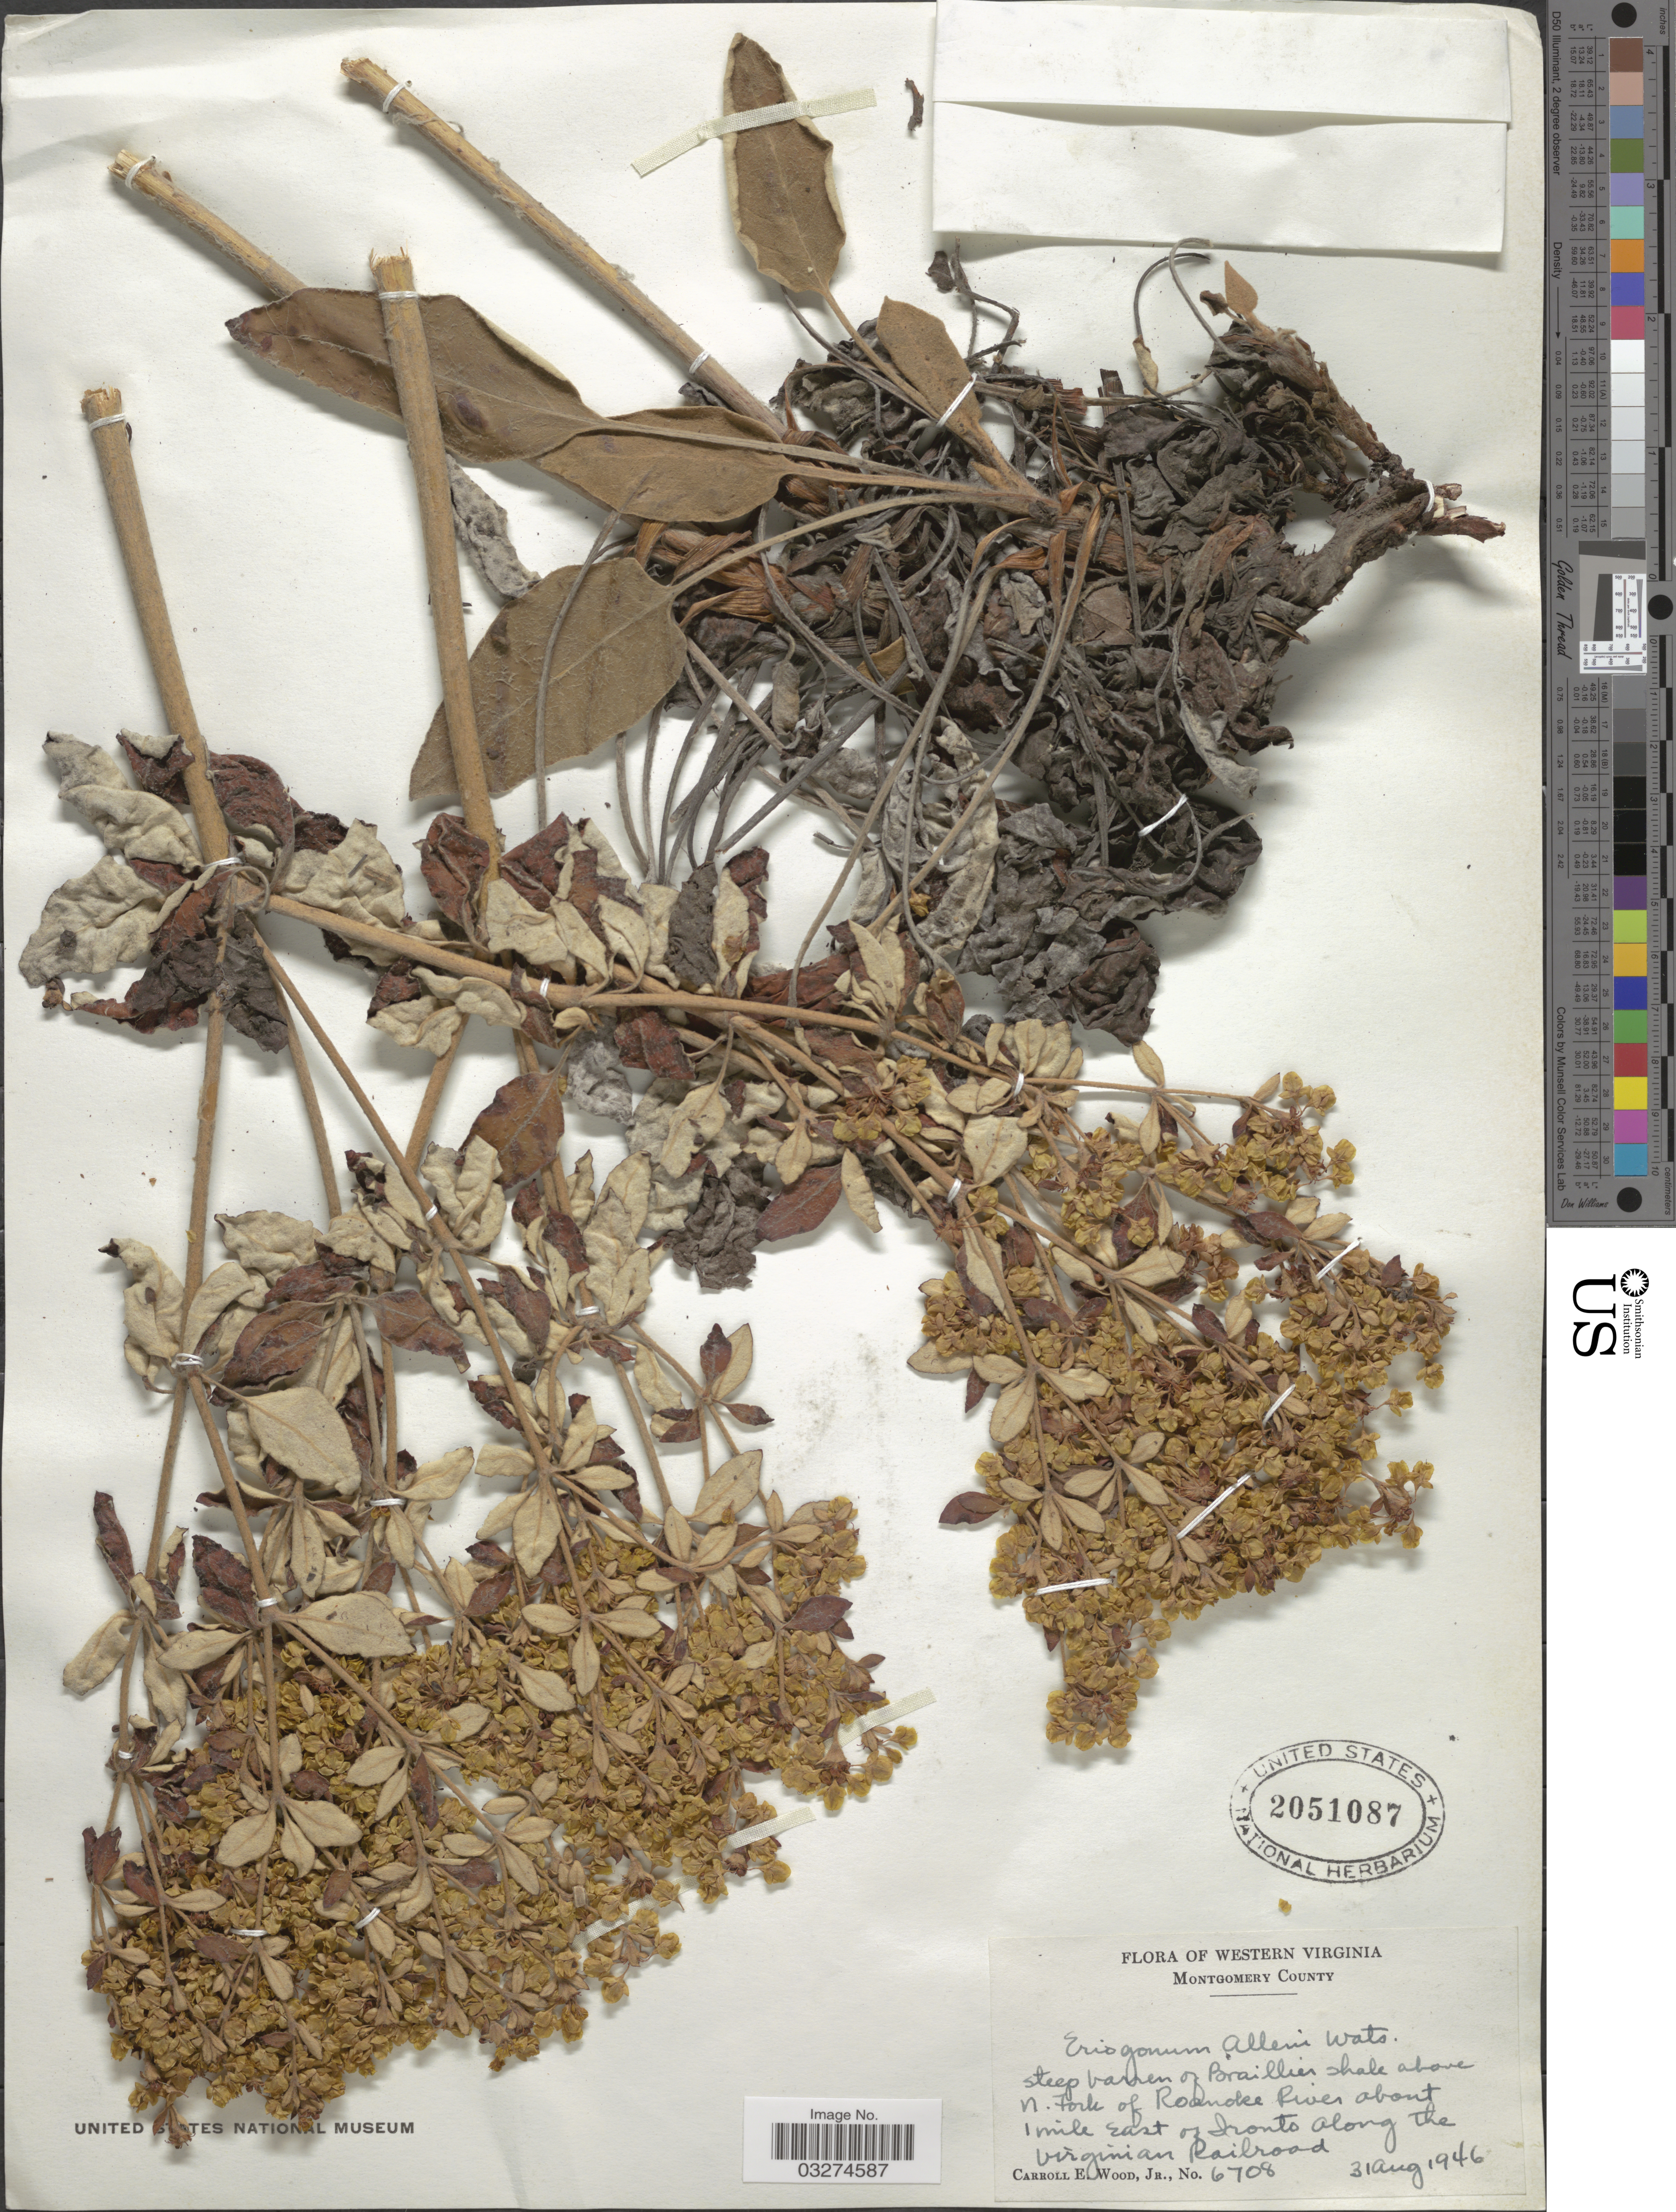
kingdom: Plantae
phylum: Tracheophyta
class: Magnoliopsida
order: Caryophyllales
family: Polygonaceae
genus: Eriogonum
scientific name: Eriogonum alleni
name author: S. Watson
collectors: C. E. Wood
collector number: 6708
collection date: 1946-08-31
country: United States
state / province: Virginia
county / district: Montgomery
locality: Western Virginia. Montgomery County. Above N. Fork of Roanoke River about 1 mile east of Ironto along the Virginian Railroad.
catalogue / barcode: US 2051087